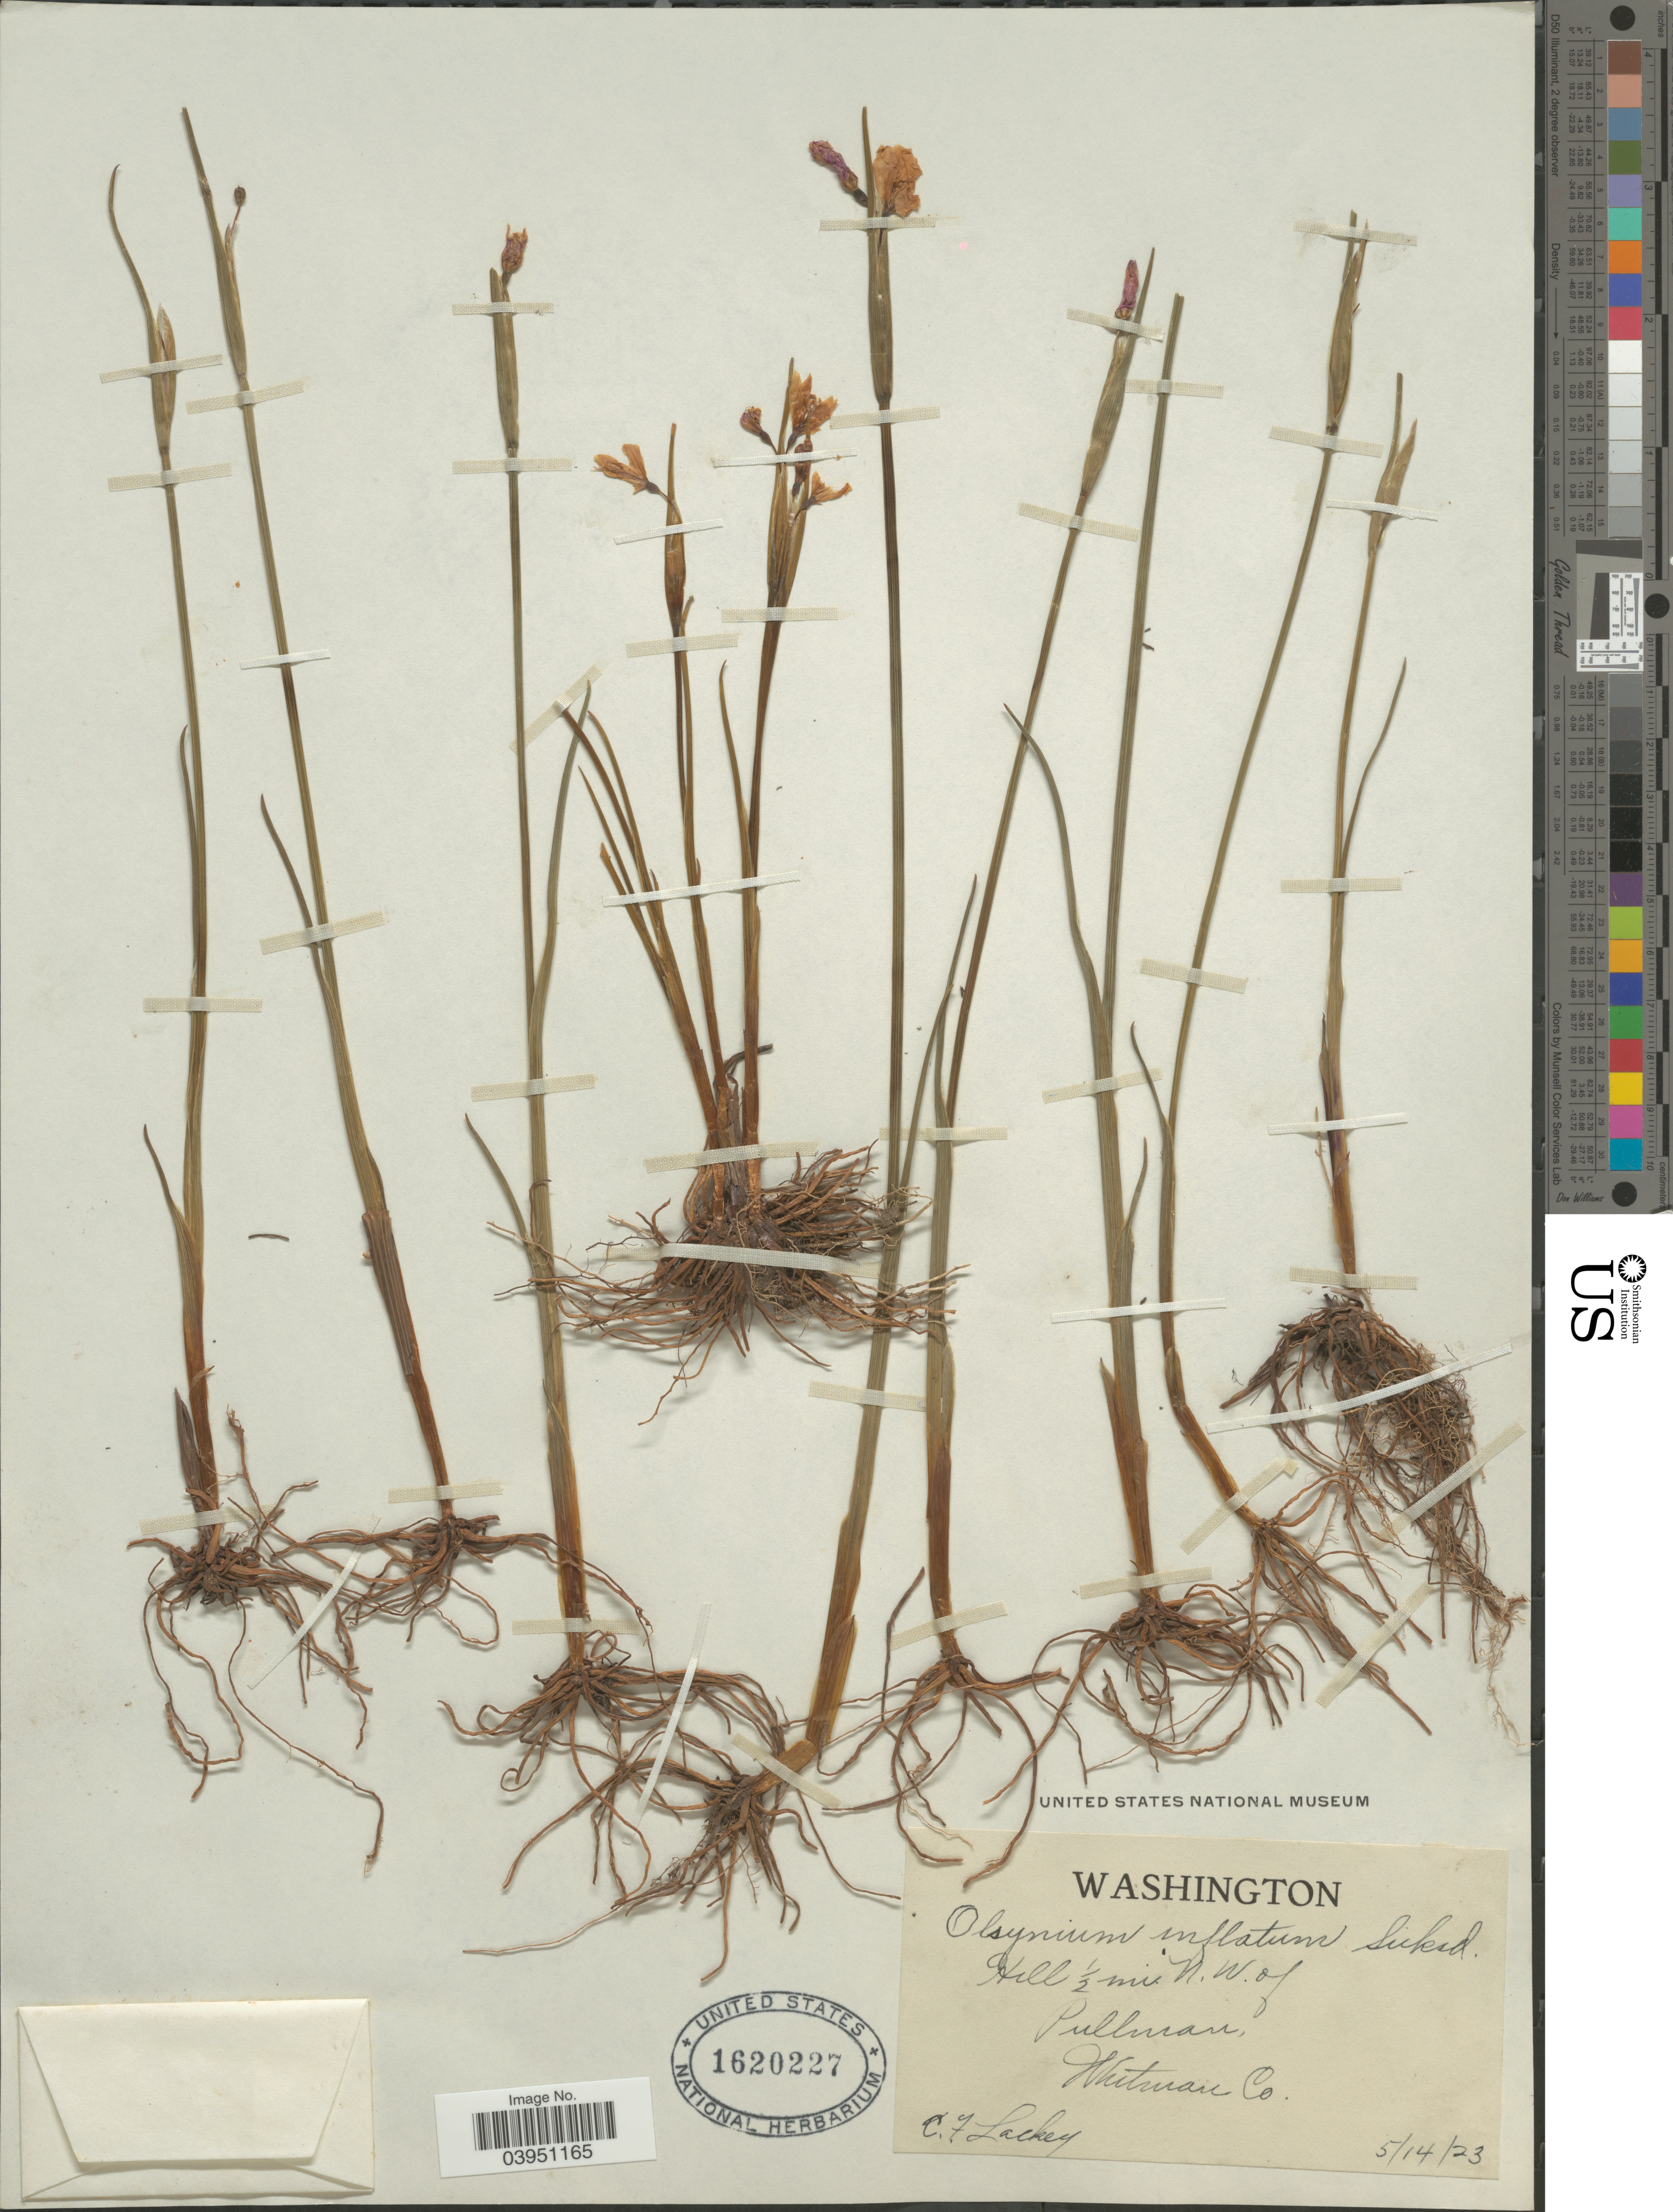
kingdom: Plantae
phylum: Tracheophyta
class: Liliopsida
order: Asparagales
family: Iridaceae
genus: Sisyrinchium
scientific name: Sisyrinchium inflatum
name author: (Suksd.) H. St. John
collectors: C. Lackey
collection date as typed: Transcribed d/m/y: 14/5/23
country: United States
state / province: Washington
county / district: Whitman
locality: Hill ½ mi. N. W. of Pullman. Whitman Co.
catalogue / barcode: US 1620227